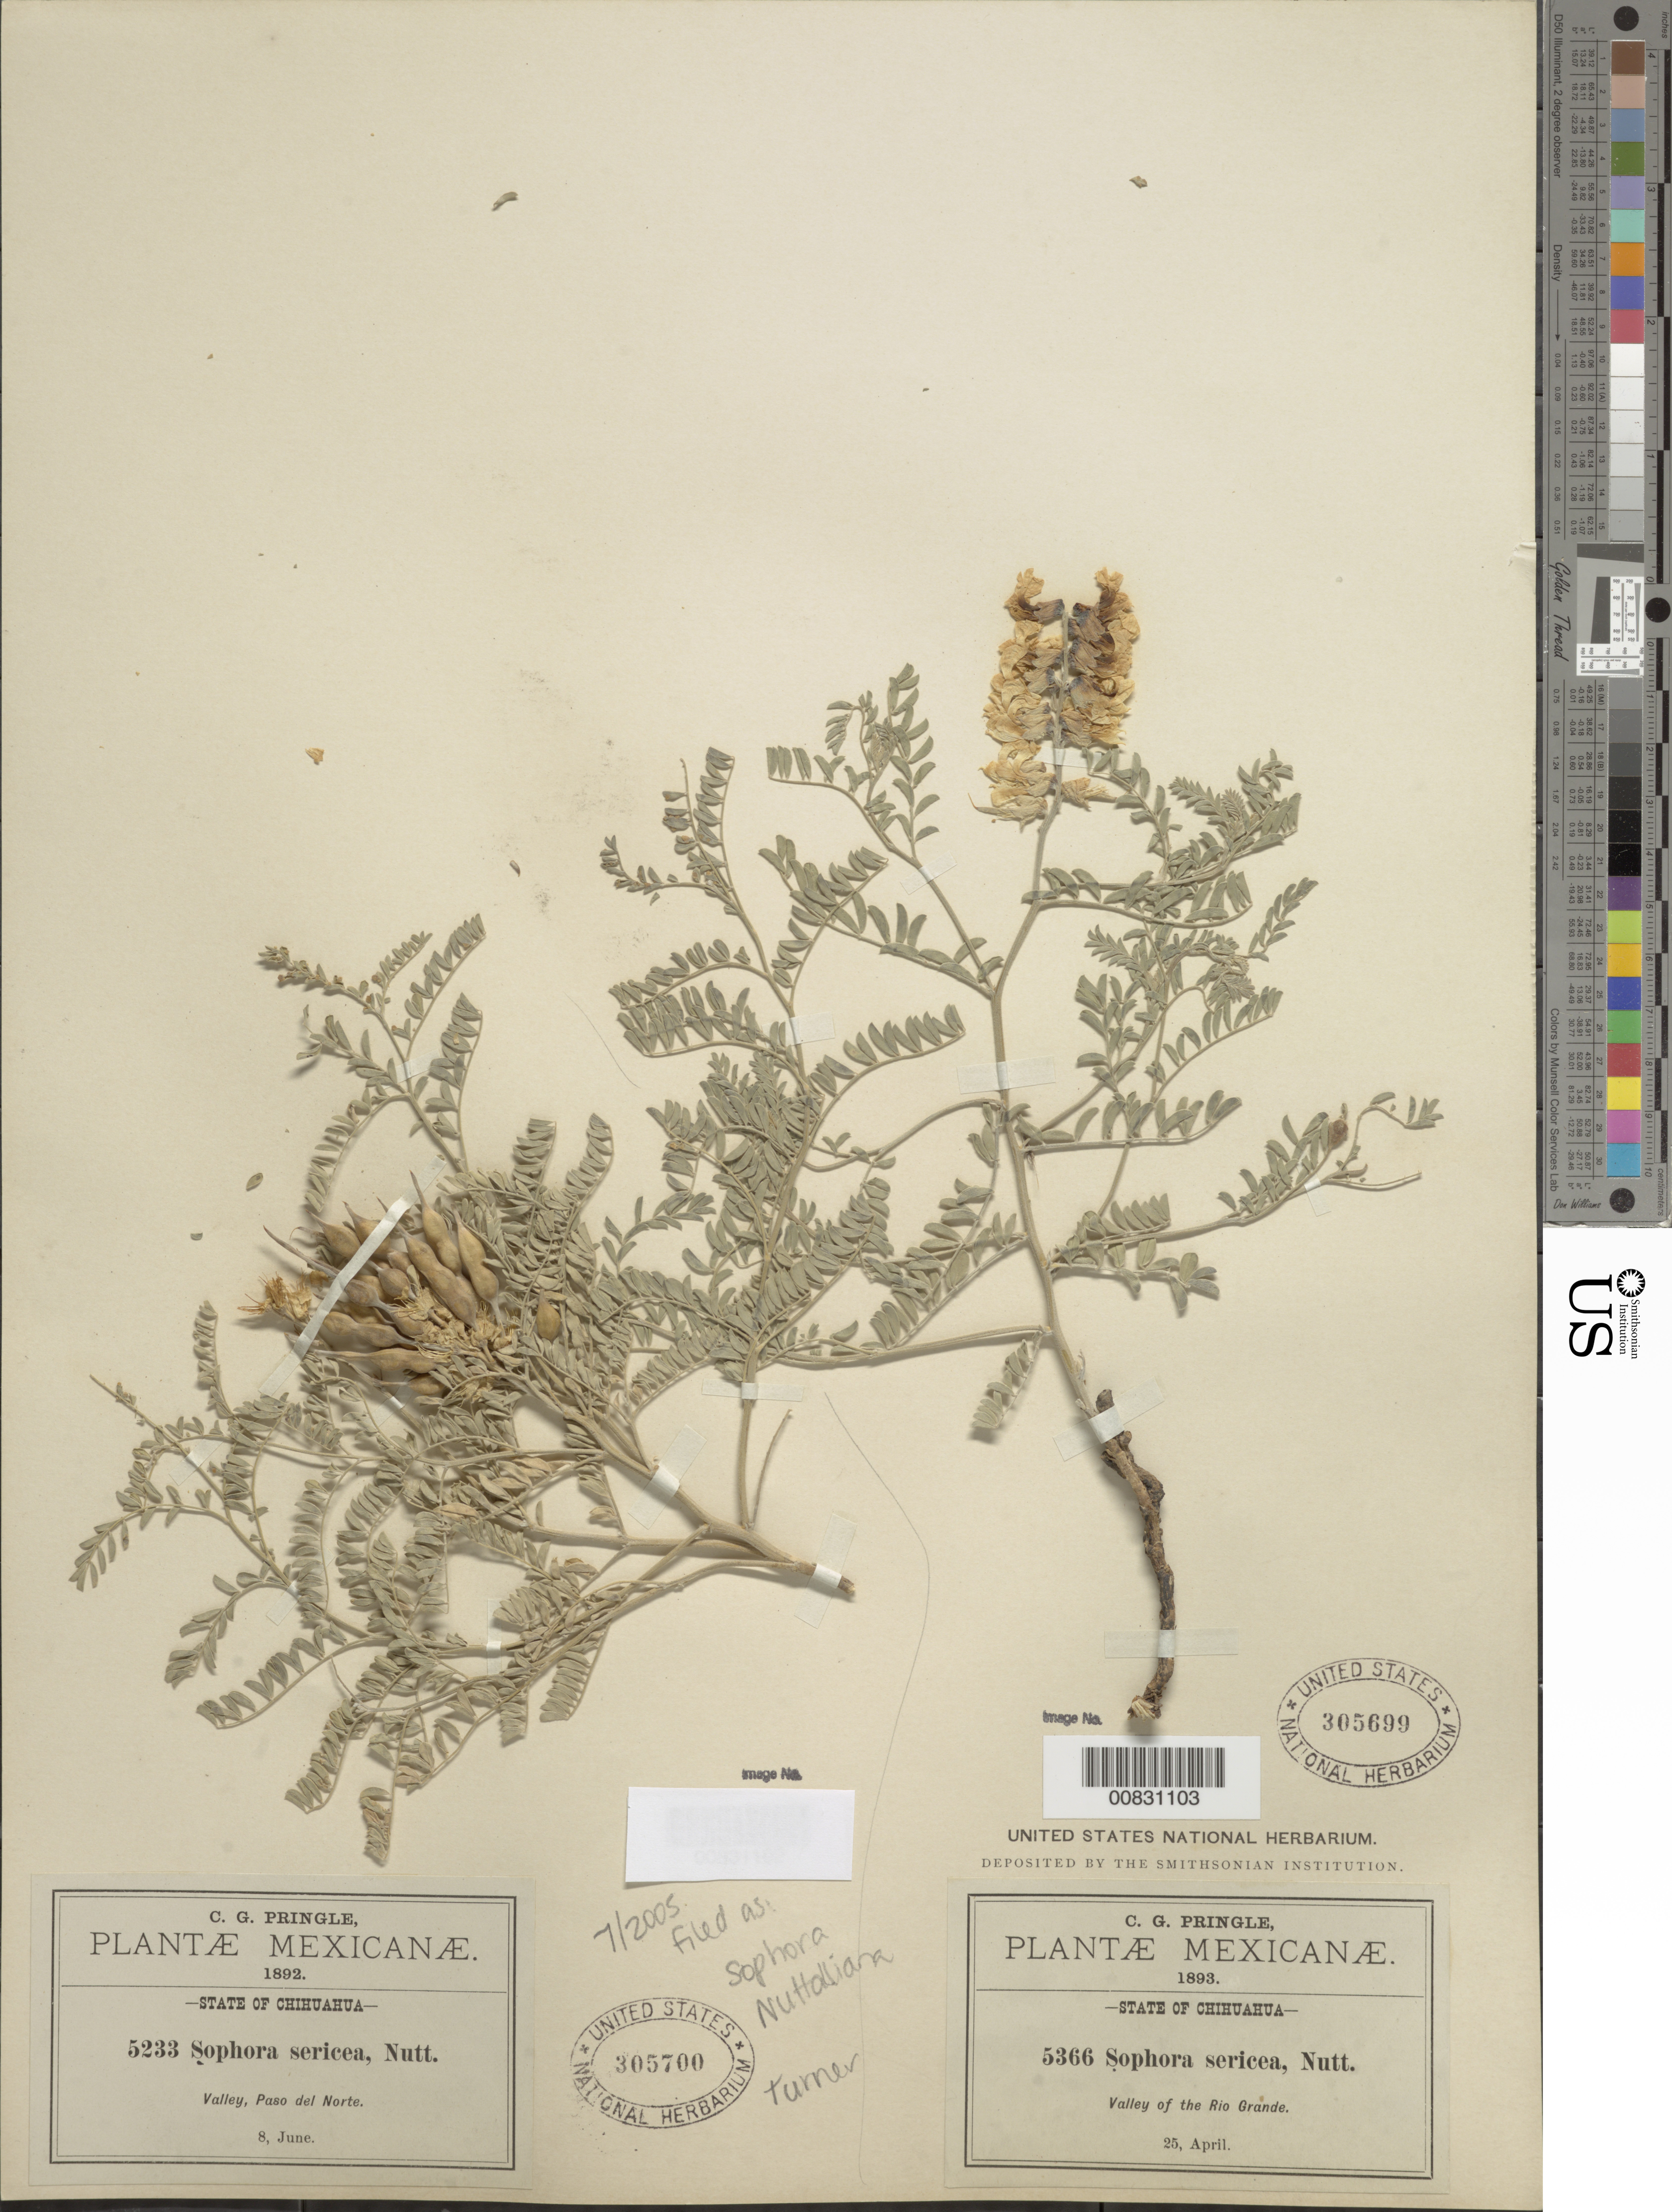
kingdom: Plantae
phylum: Tracheophyta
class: Magnoliopsida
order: Fabales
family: Fabaceae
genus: Sophora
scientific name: Sophora nuttalliana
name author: B.L. Turner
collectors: C. G. Pringle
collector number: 5366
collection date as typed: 25 Apr 1893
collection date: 1893-04-25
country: Mexico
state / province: Chihuahua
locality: Valley of the Rio Grande, Chihuahua.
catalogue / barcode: US 305699